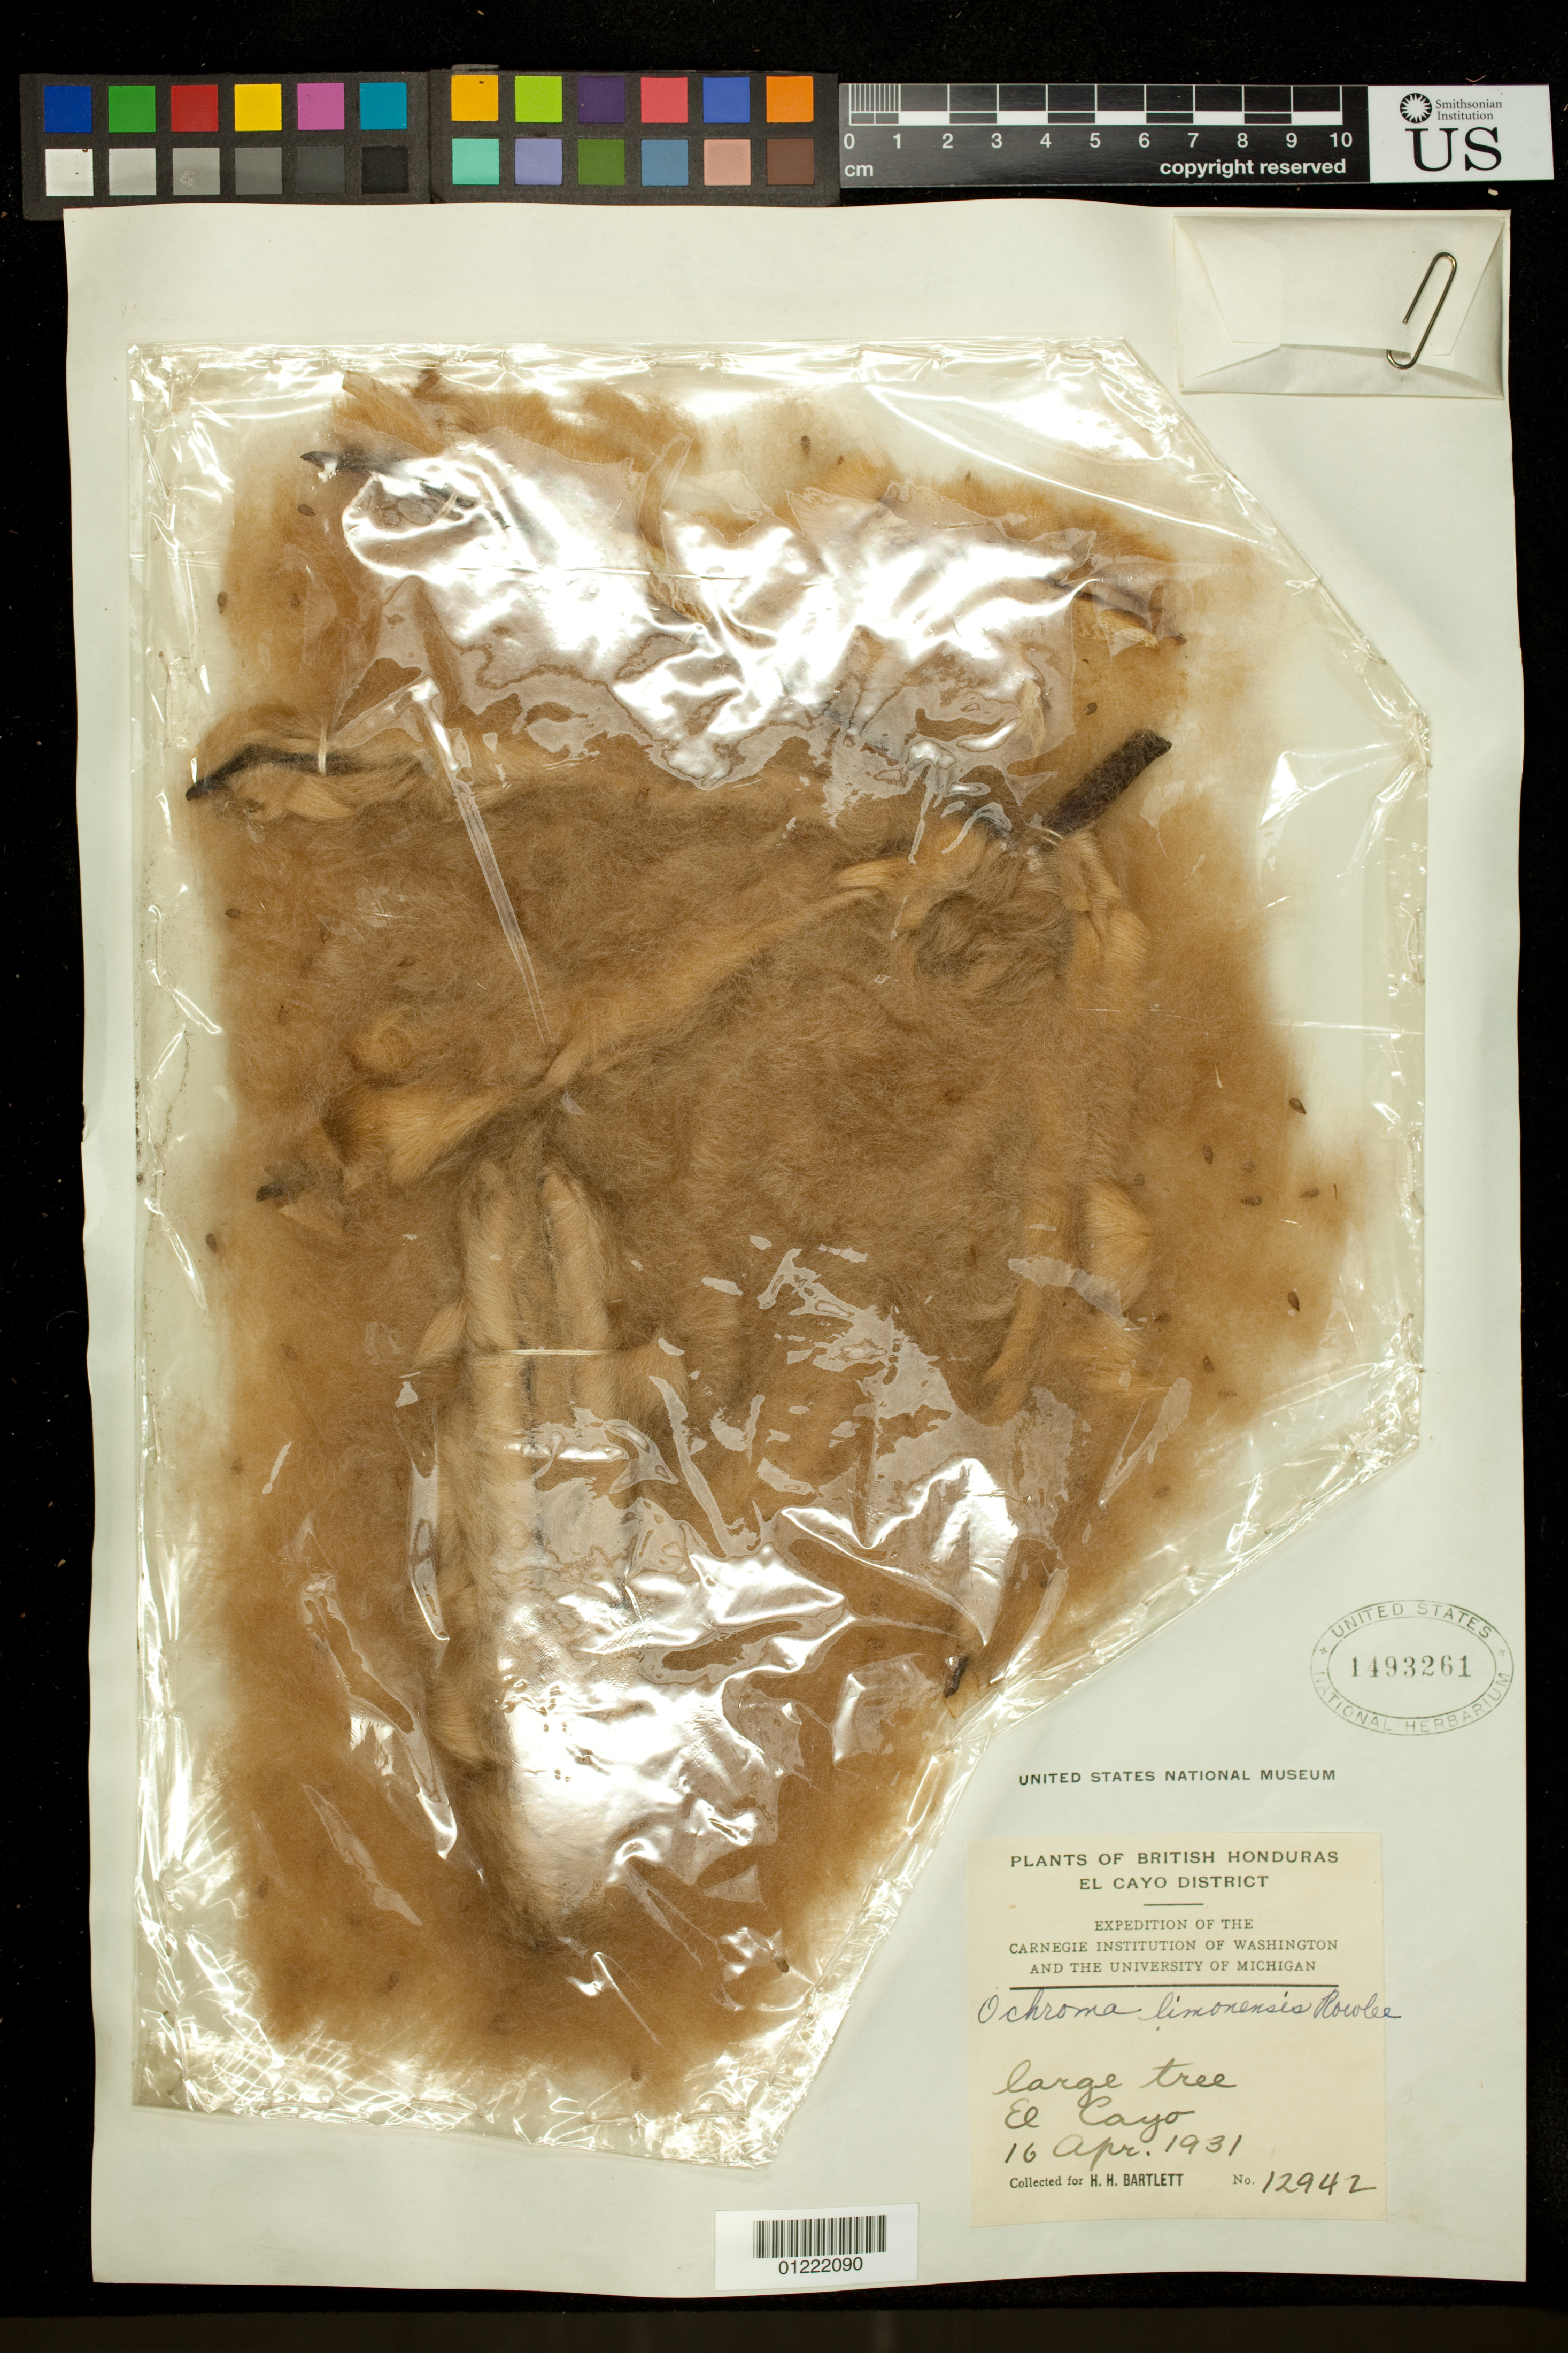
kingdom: Plantae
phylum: Tracheophyta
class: Magnoliopsida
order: Malvales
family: Malvaceae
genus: Ochroma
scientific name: Ochroma pyramidale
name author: (Cav. ex Lam.) Urb.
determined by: Dorr, L. J., (BOT), Smithsonian Institution - National Museum of Natural History (UNITED STATES)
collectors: H. H. Bartlett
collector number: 12942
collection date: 1931-04-16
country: Belize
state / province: Cayo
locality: British Honduras. El Cayo.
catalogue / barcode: US 1493261